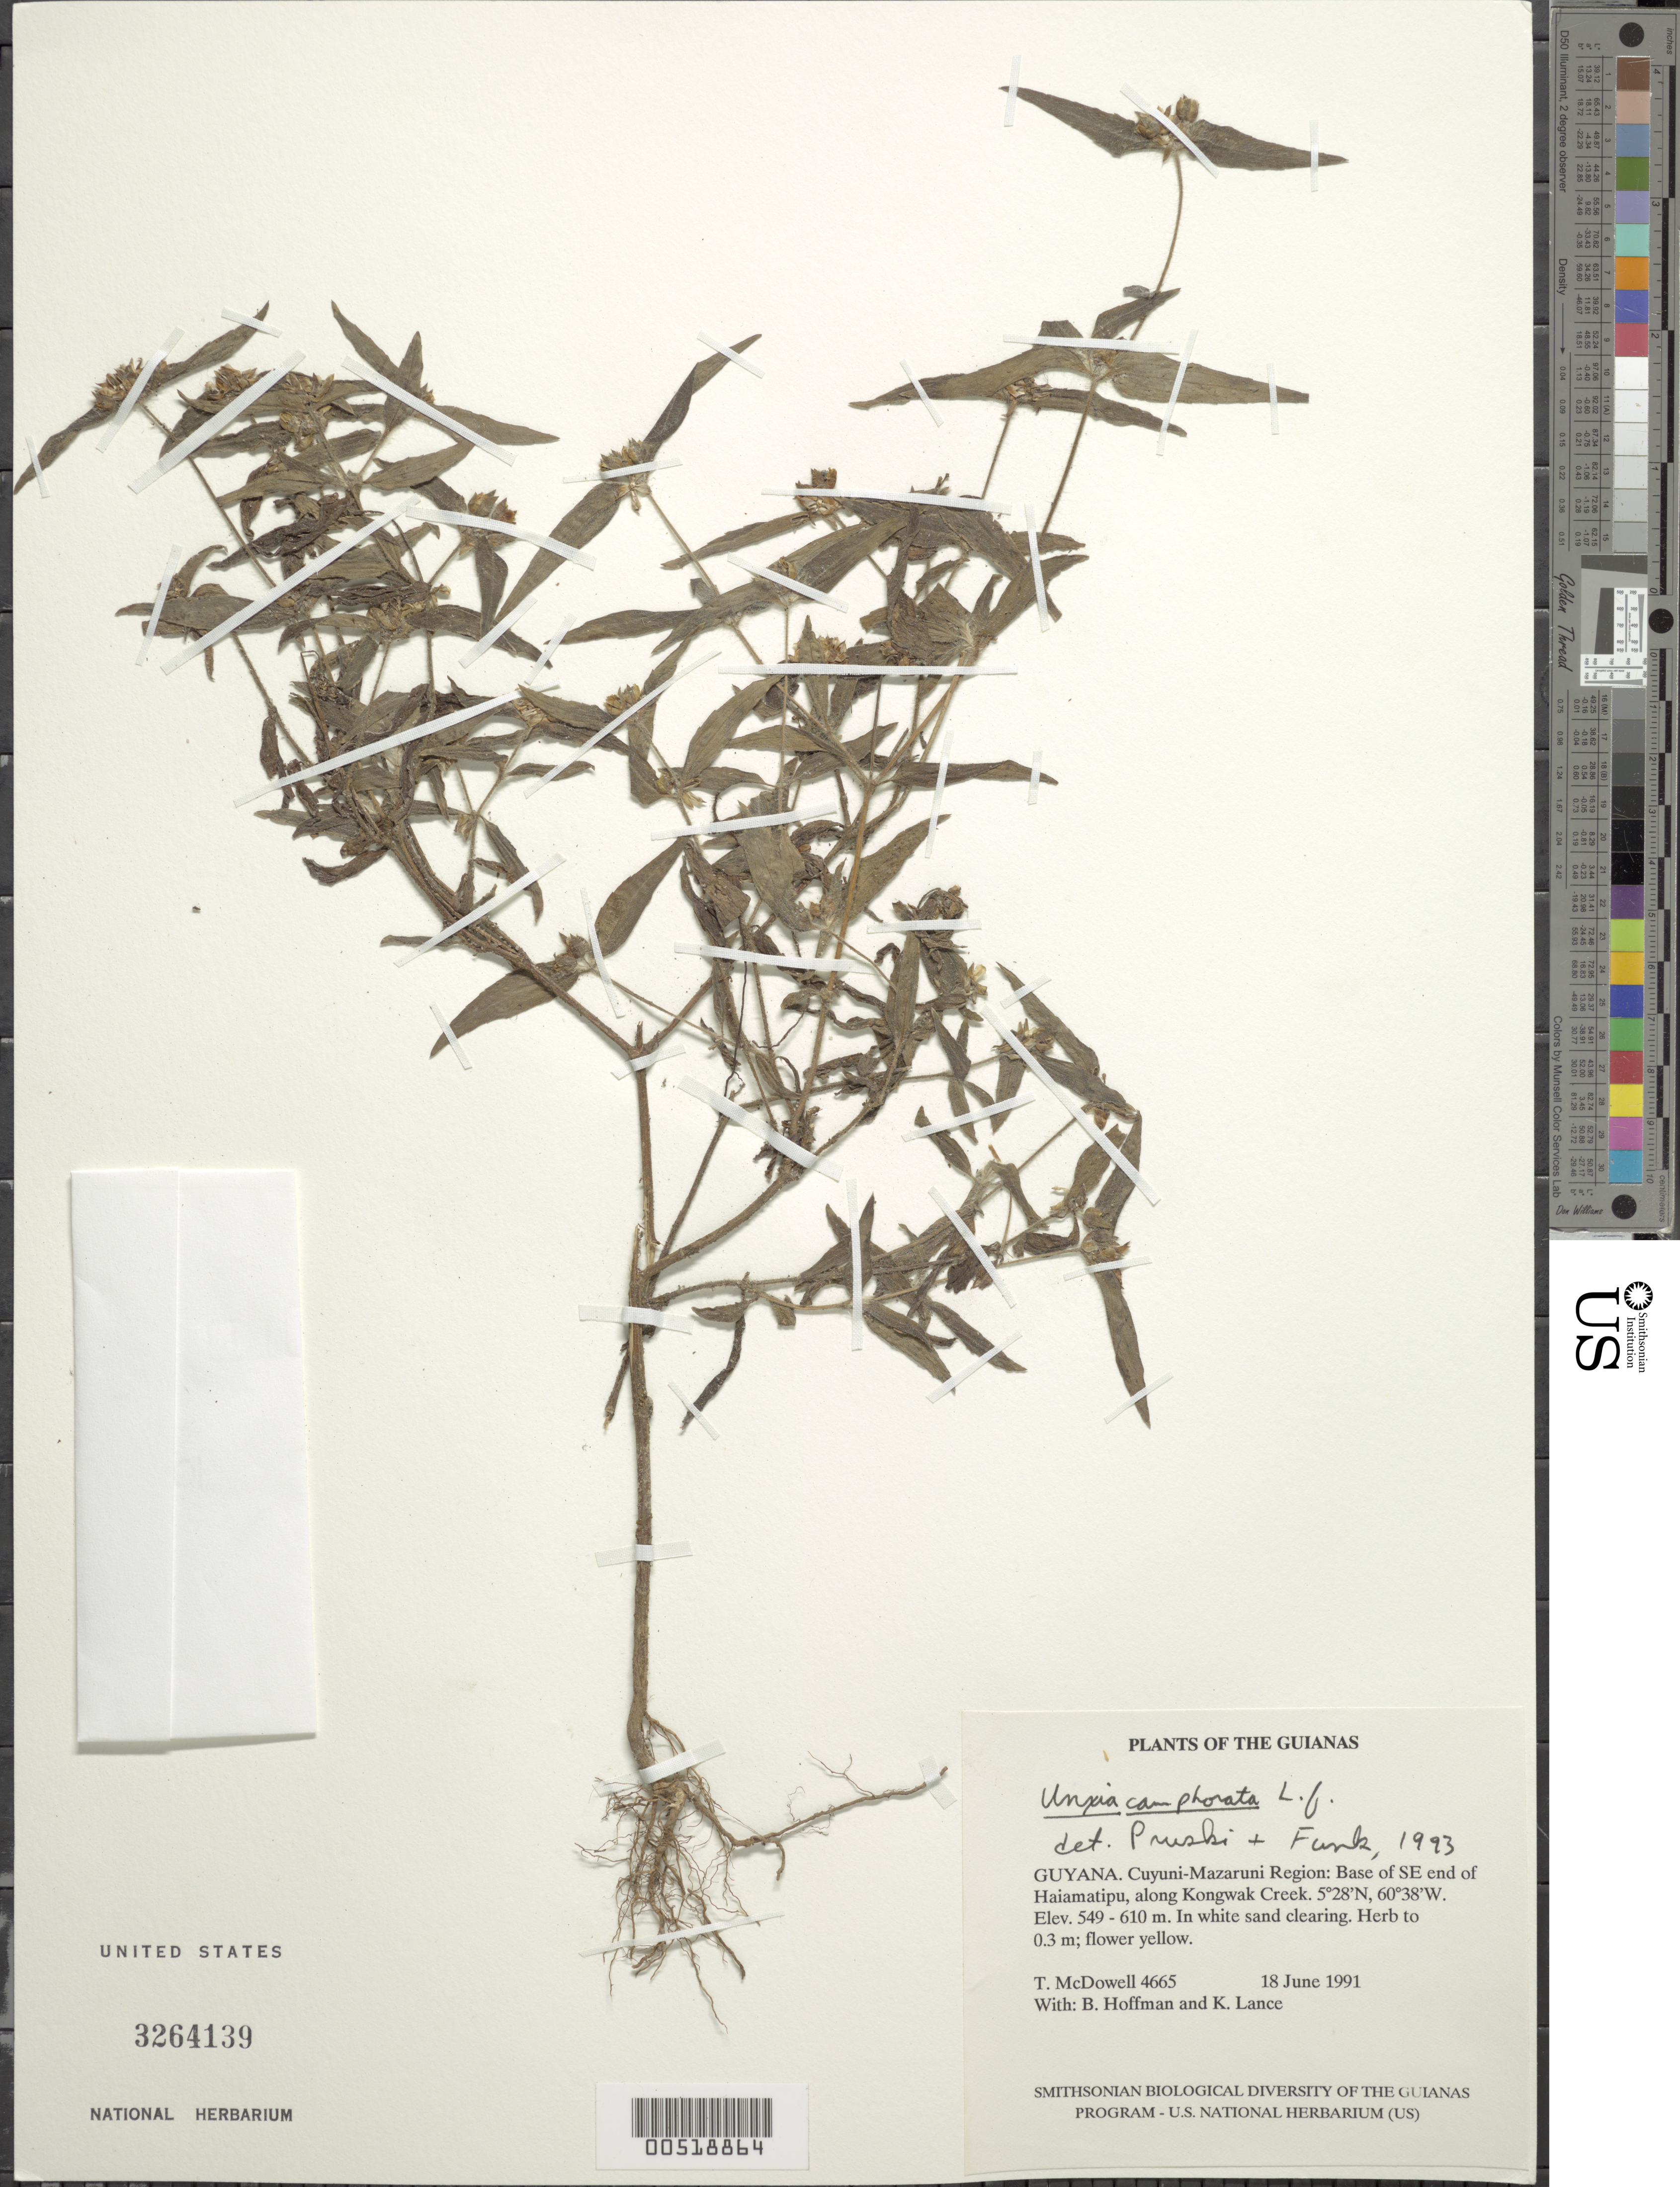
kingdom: Plantae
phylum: Tracheophyta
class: Magnoliopsida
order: Asterales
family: Asteraceae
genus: Unxia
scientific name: Unxia camphorata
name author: L. f.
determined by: Pruski, J. F.; Funk, V. A.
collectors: T. McDowell, B. Hoffman & K. Lance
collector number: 4665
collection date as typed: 18 June 1991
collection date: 1991-06-18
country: Guyana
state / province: Cuyuni-Mazaruni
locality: Base of SE end of Haiamatipu, along Kongwak Creek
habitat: In white sand clearing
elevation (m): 550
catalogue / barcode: US 3264139